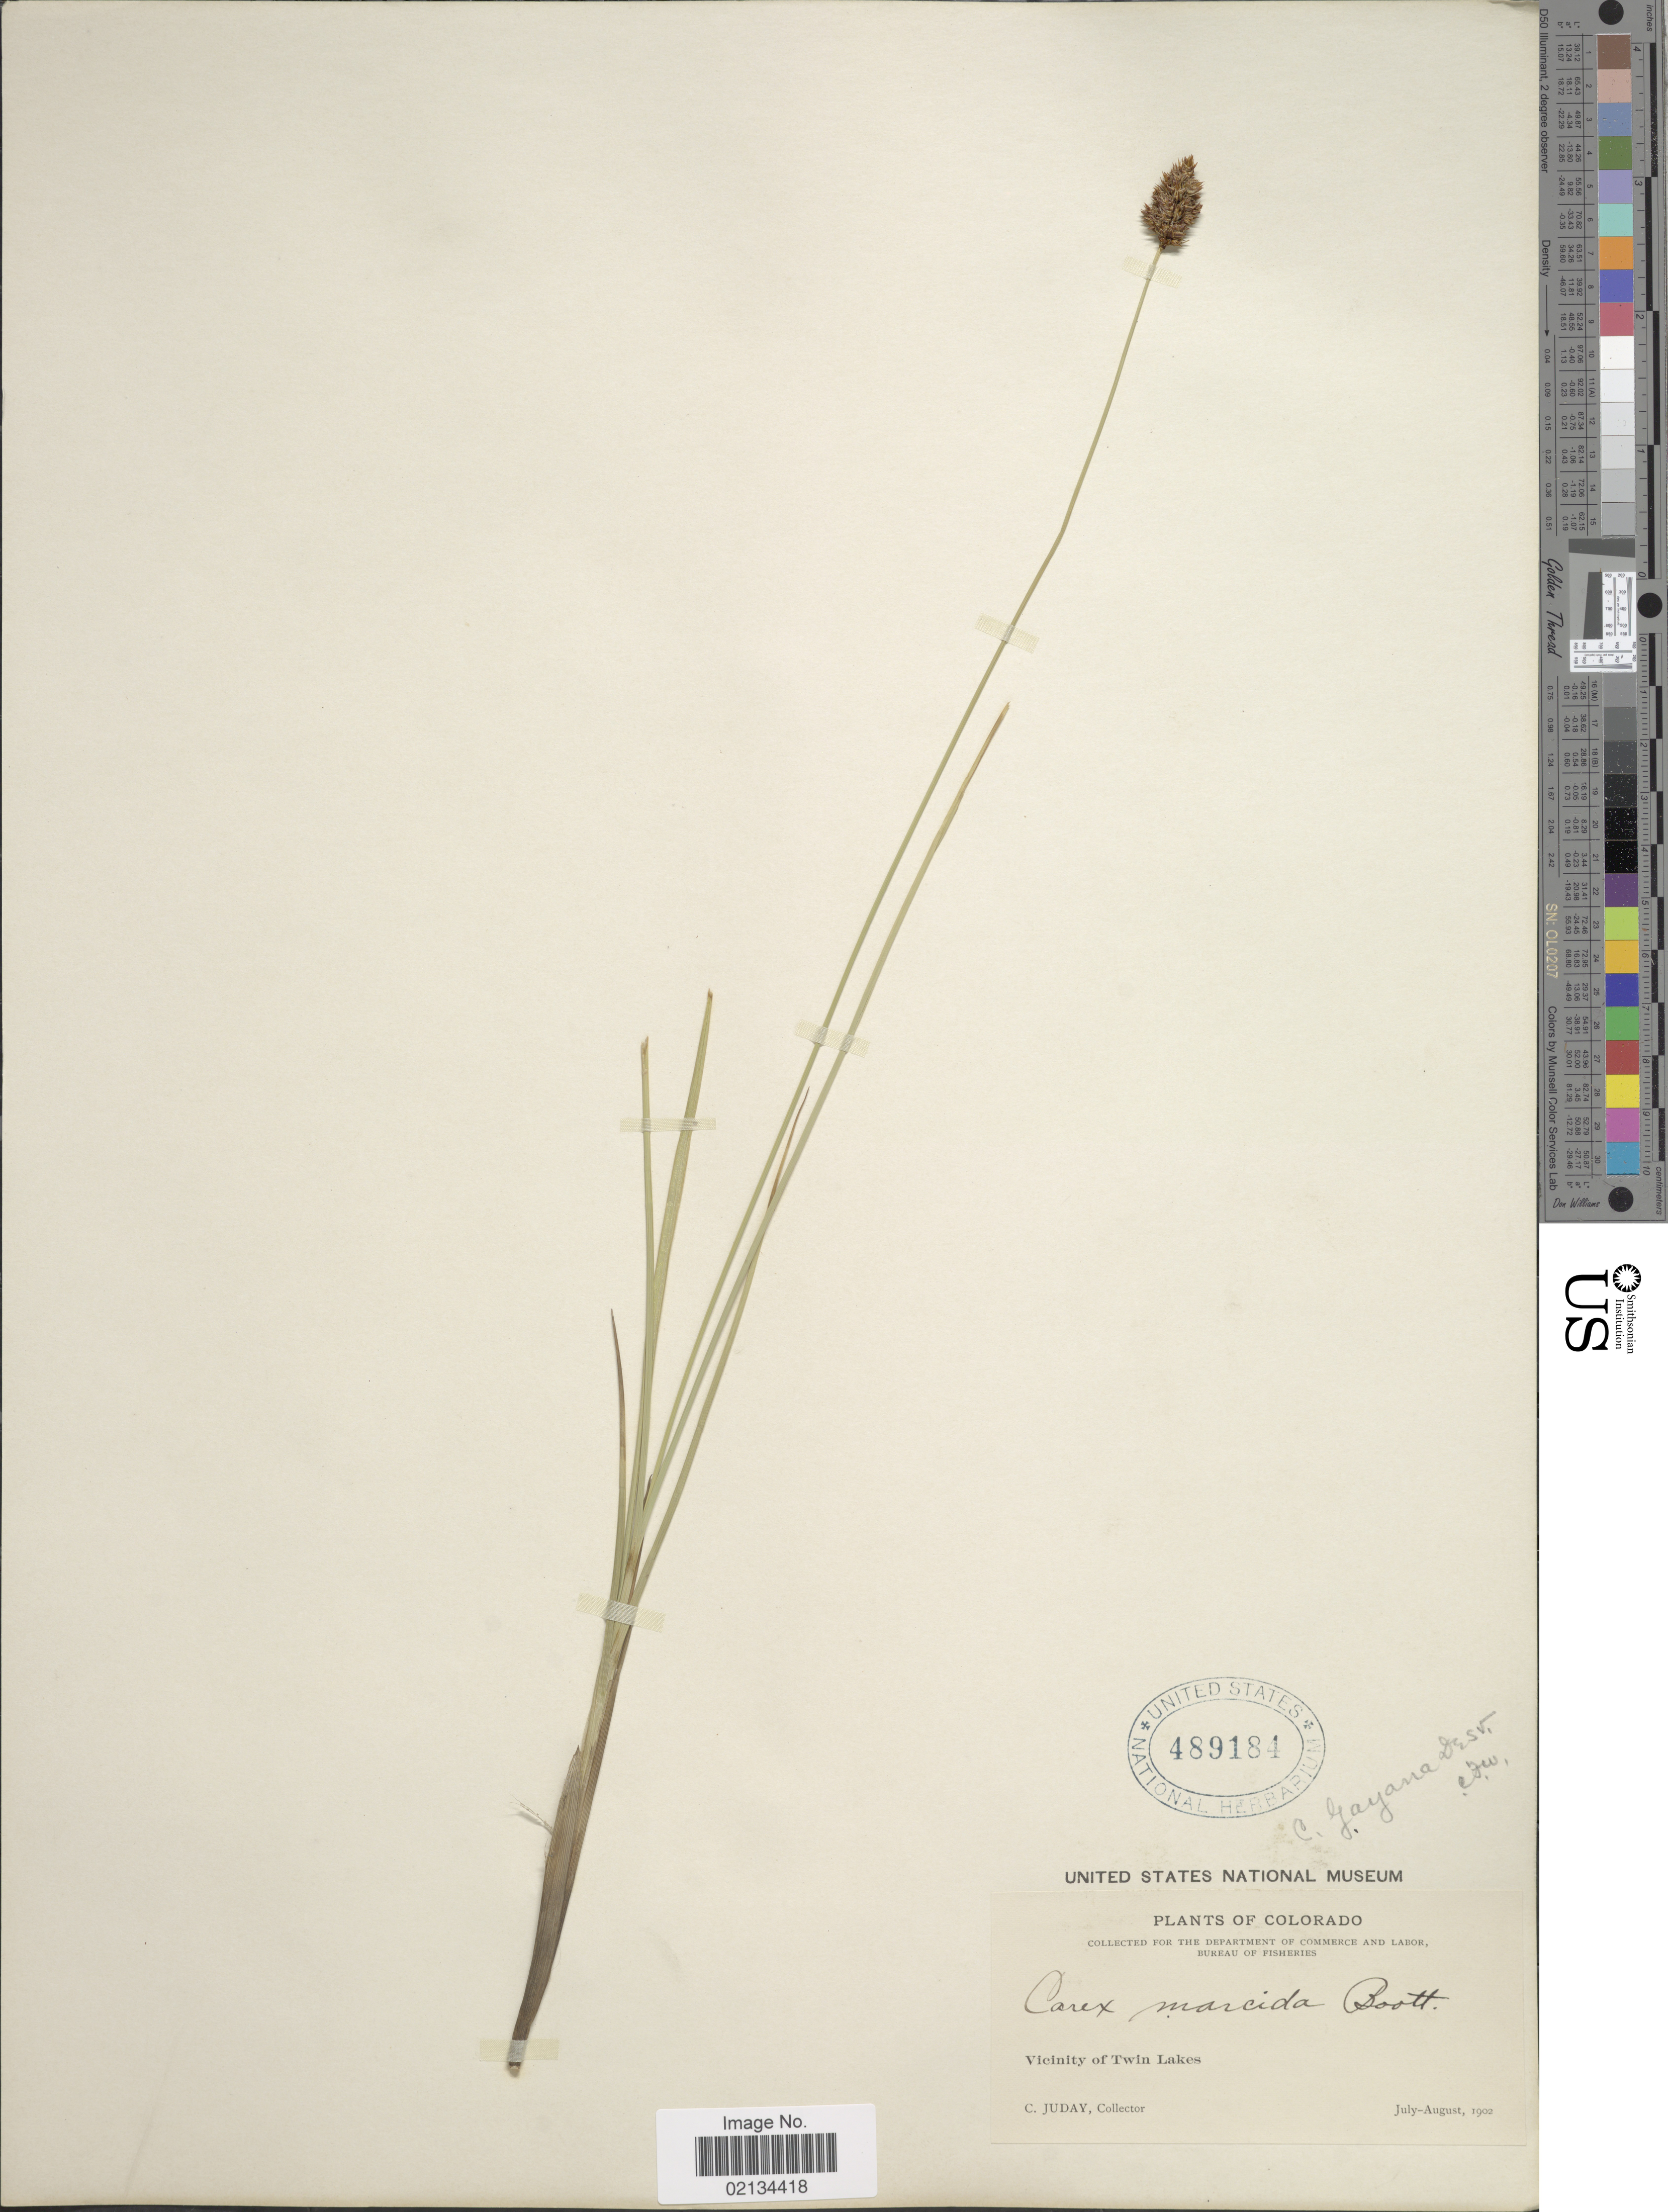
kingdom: Plantae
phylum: Tracheophyta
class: Liliopsida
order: Poales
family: Cyperaceae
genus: Carex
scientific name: Carex simulata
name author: Mack.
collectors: C. Juday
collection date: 1902-07/1902-08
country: United States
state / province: Colorado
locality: Vicinity of Twin Lakes.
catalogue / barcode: US 489184